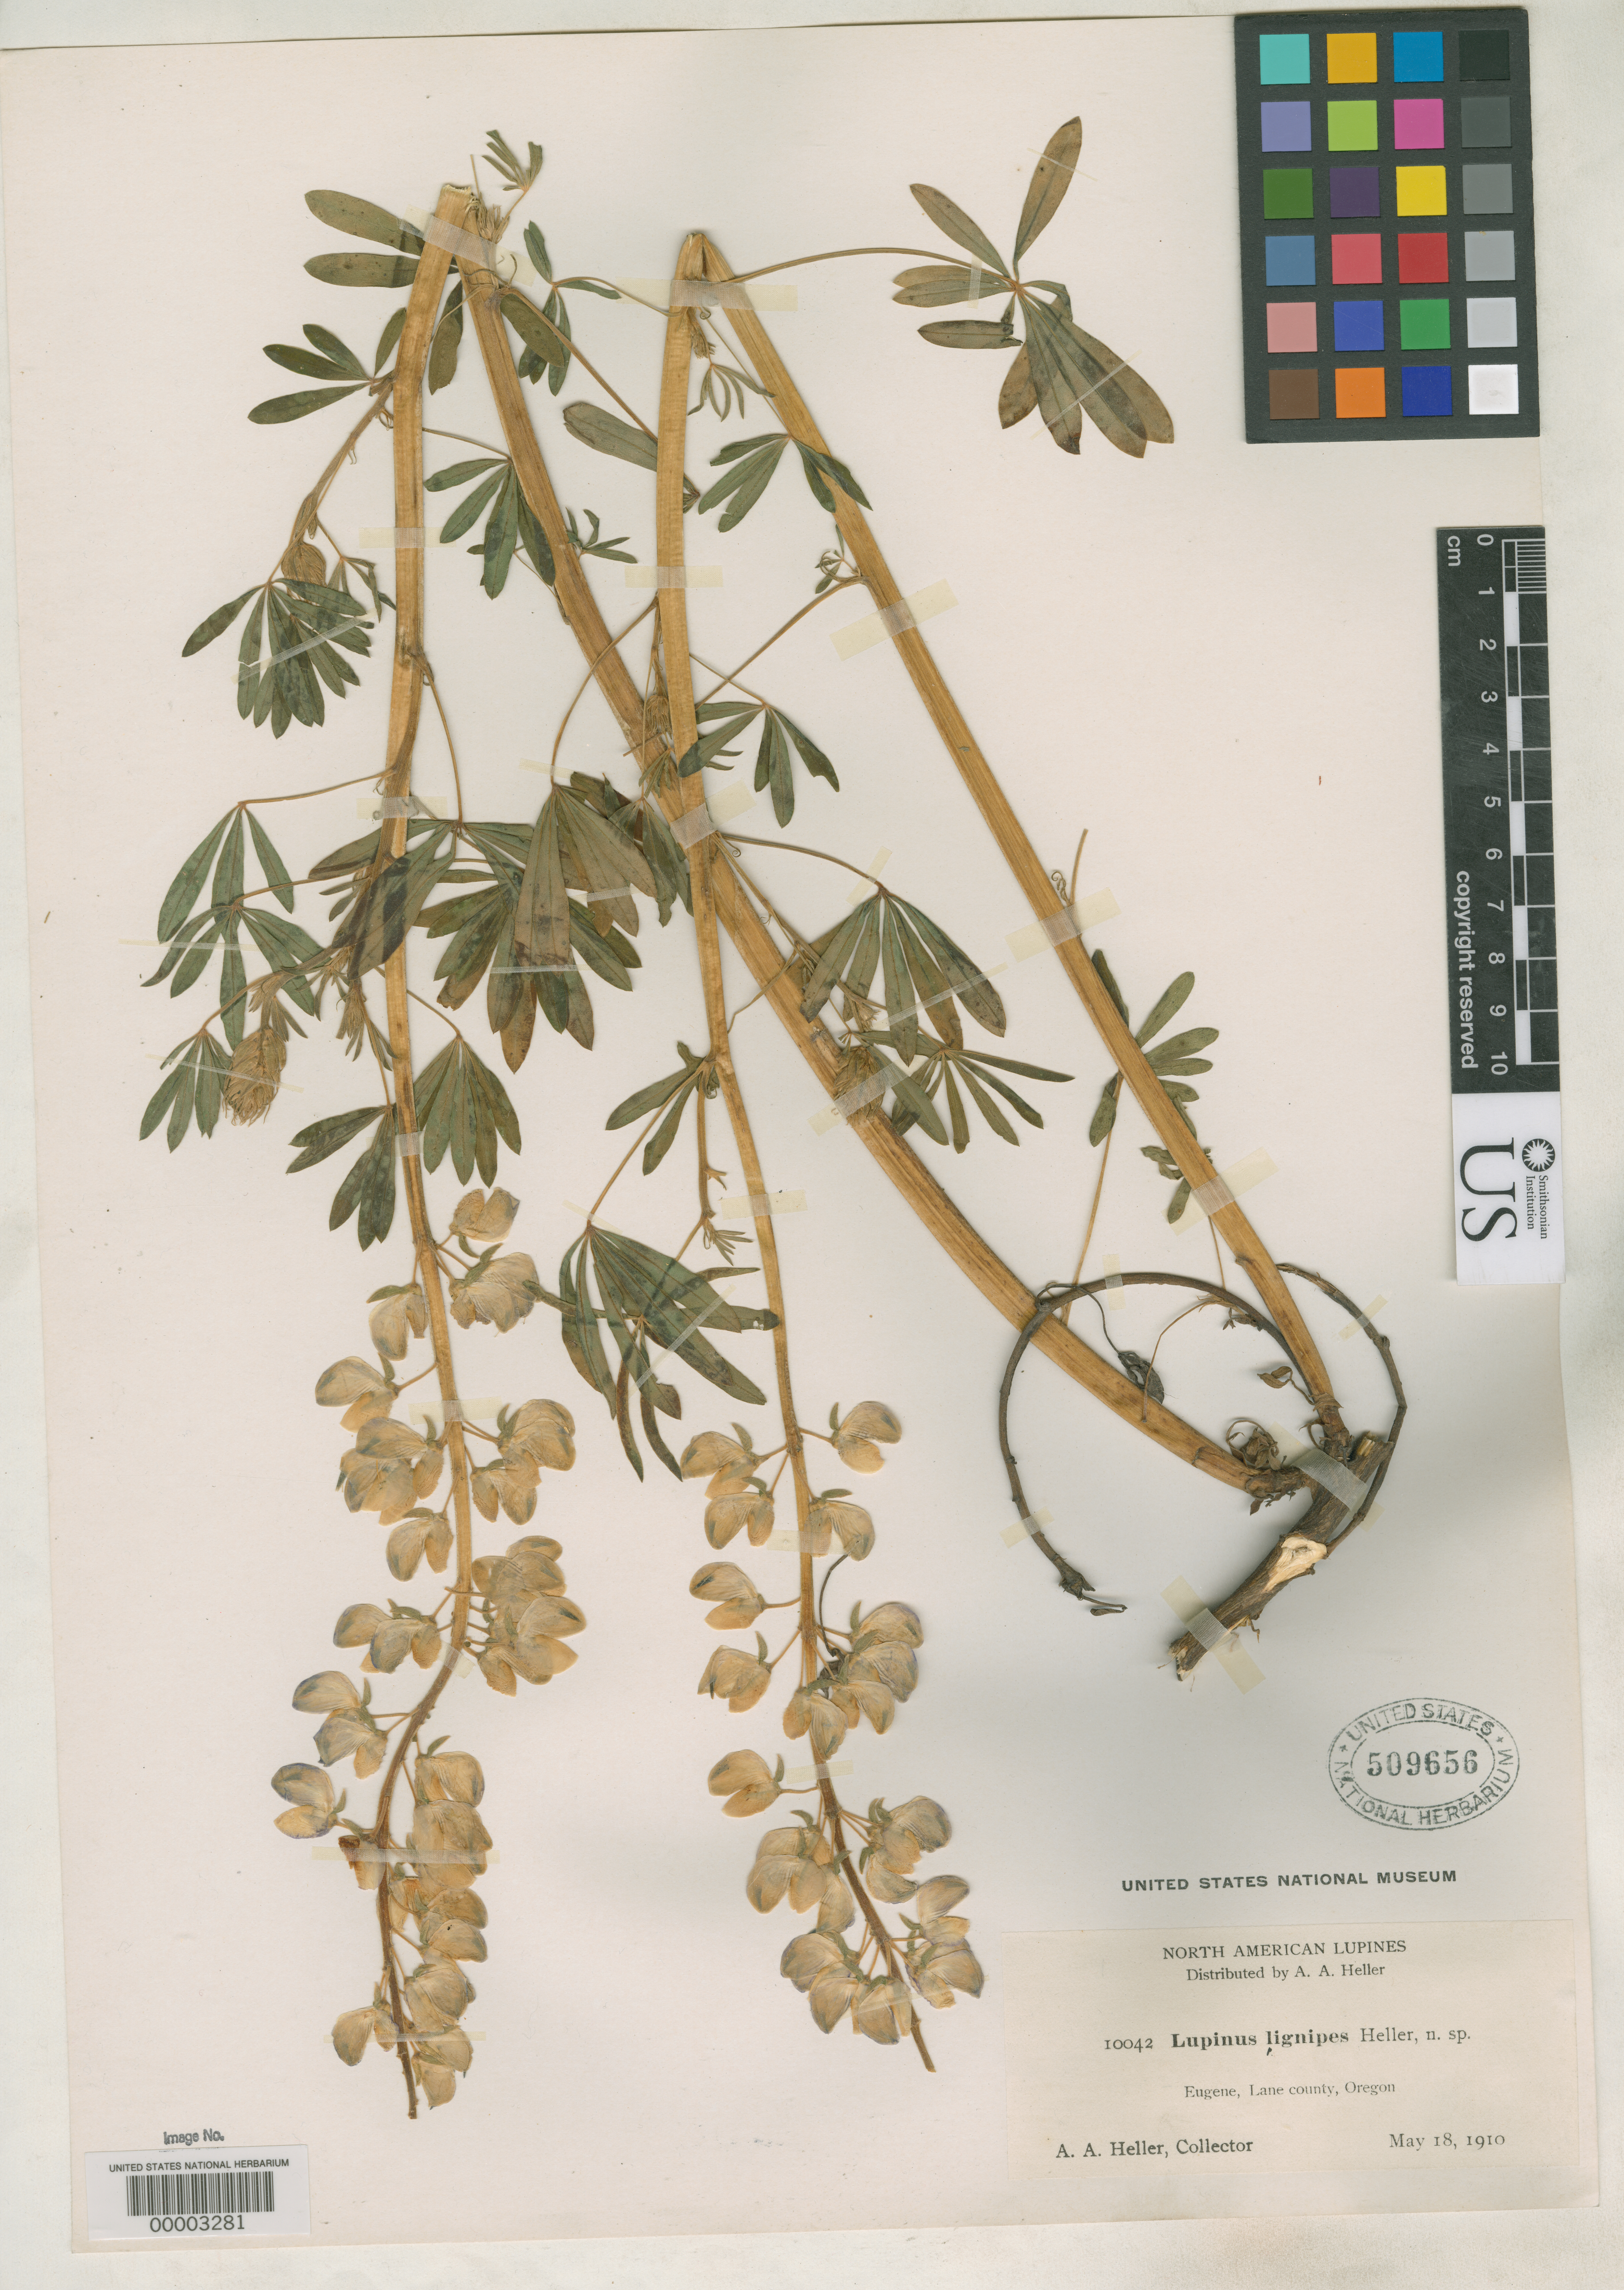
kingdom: Plantae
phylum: Tracheophyta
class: Magnoliopsida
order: Fabales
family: Fabaceae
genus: Lupinus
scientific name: Lupinus lignipes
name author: A. Heller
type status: Isotype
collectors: A. A. Heller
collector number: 10042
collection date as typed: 18 May 1910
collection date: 1910-05-18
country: United States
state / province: Oregon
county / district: Lane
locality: Near Eugene.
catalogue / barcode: US 509656